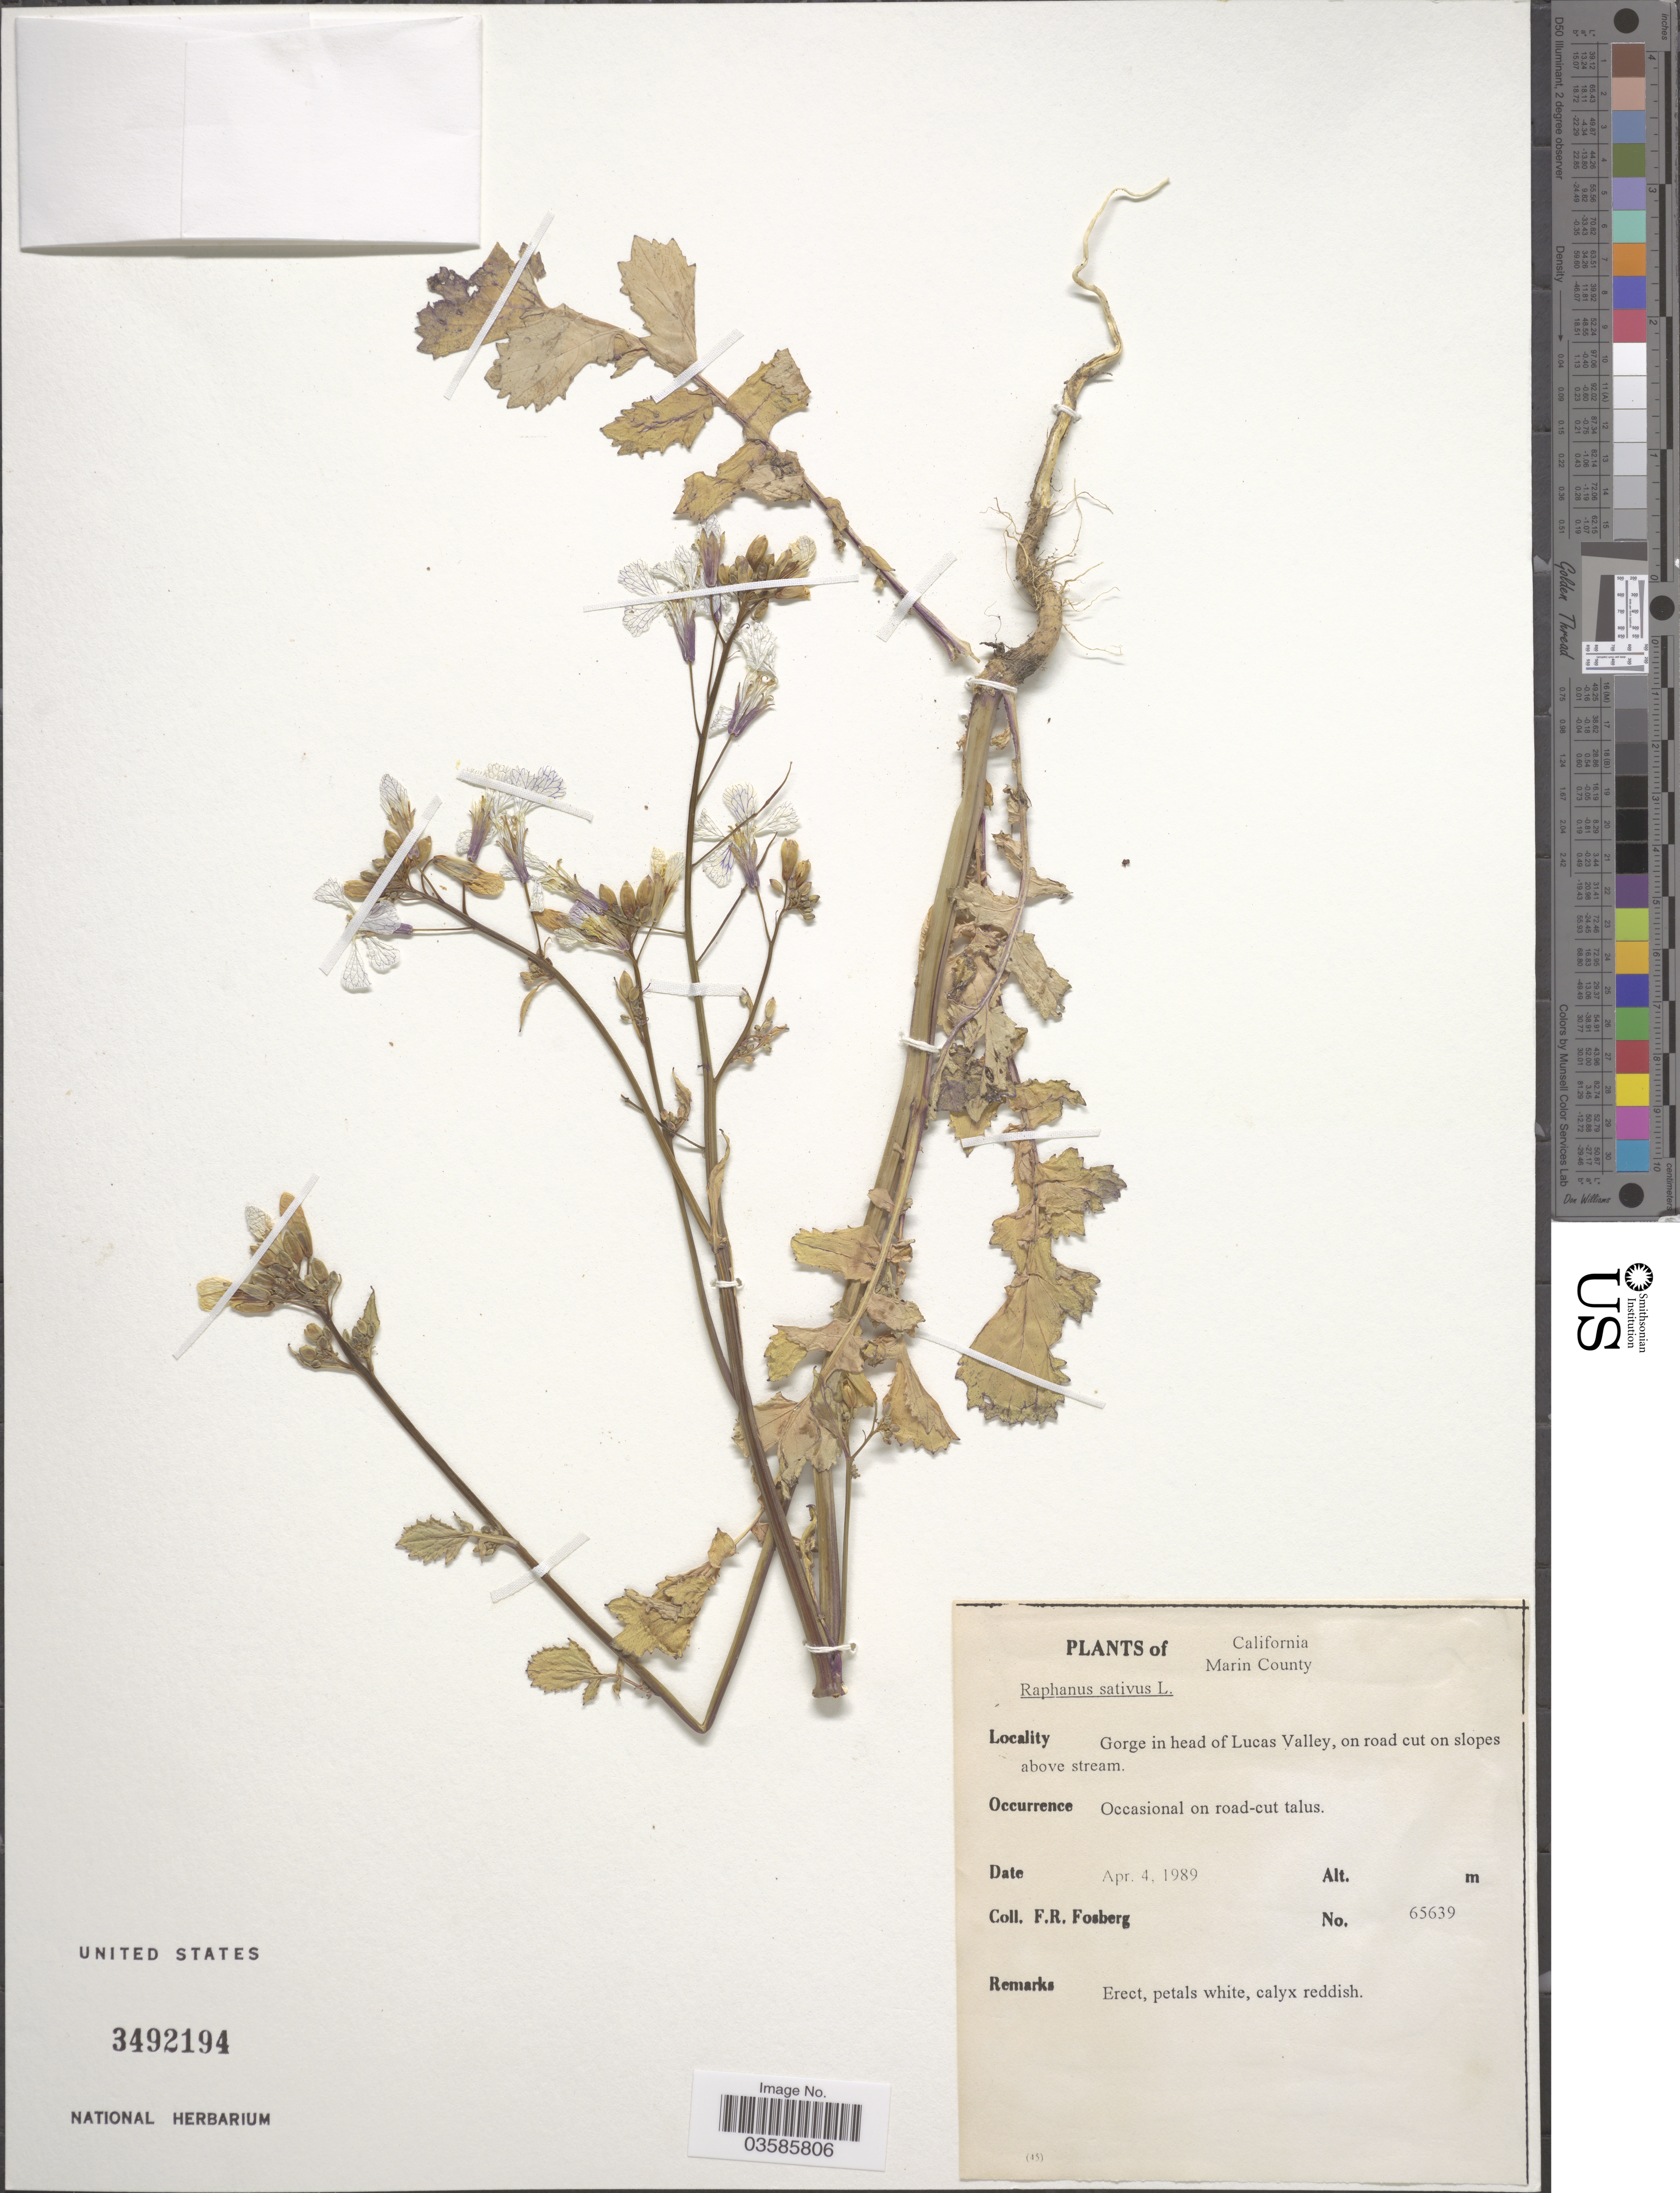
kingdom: Plantae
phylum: Tracheophyta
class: Magnoliopsida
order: Brassicales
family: Brassicaceae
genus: Raphanus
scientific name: Raphanus sativus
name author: L.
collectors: F. R. Fosberg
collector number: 65639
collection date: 1989-04-04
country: United States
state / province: California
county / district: Marin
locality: Marin County. Gorge in head of Lucas Valley, on road cut on slopes above stream.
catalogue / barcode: US 3492194